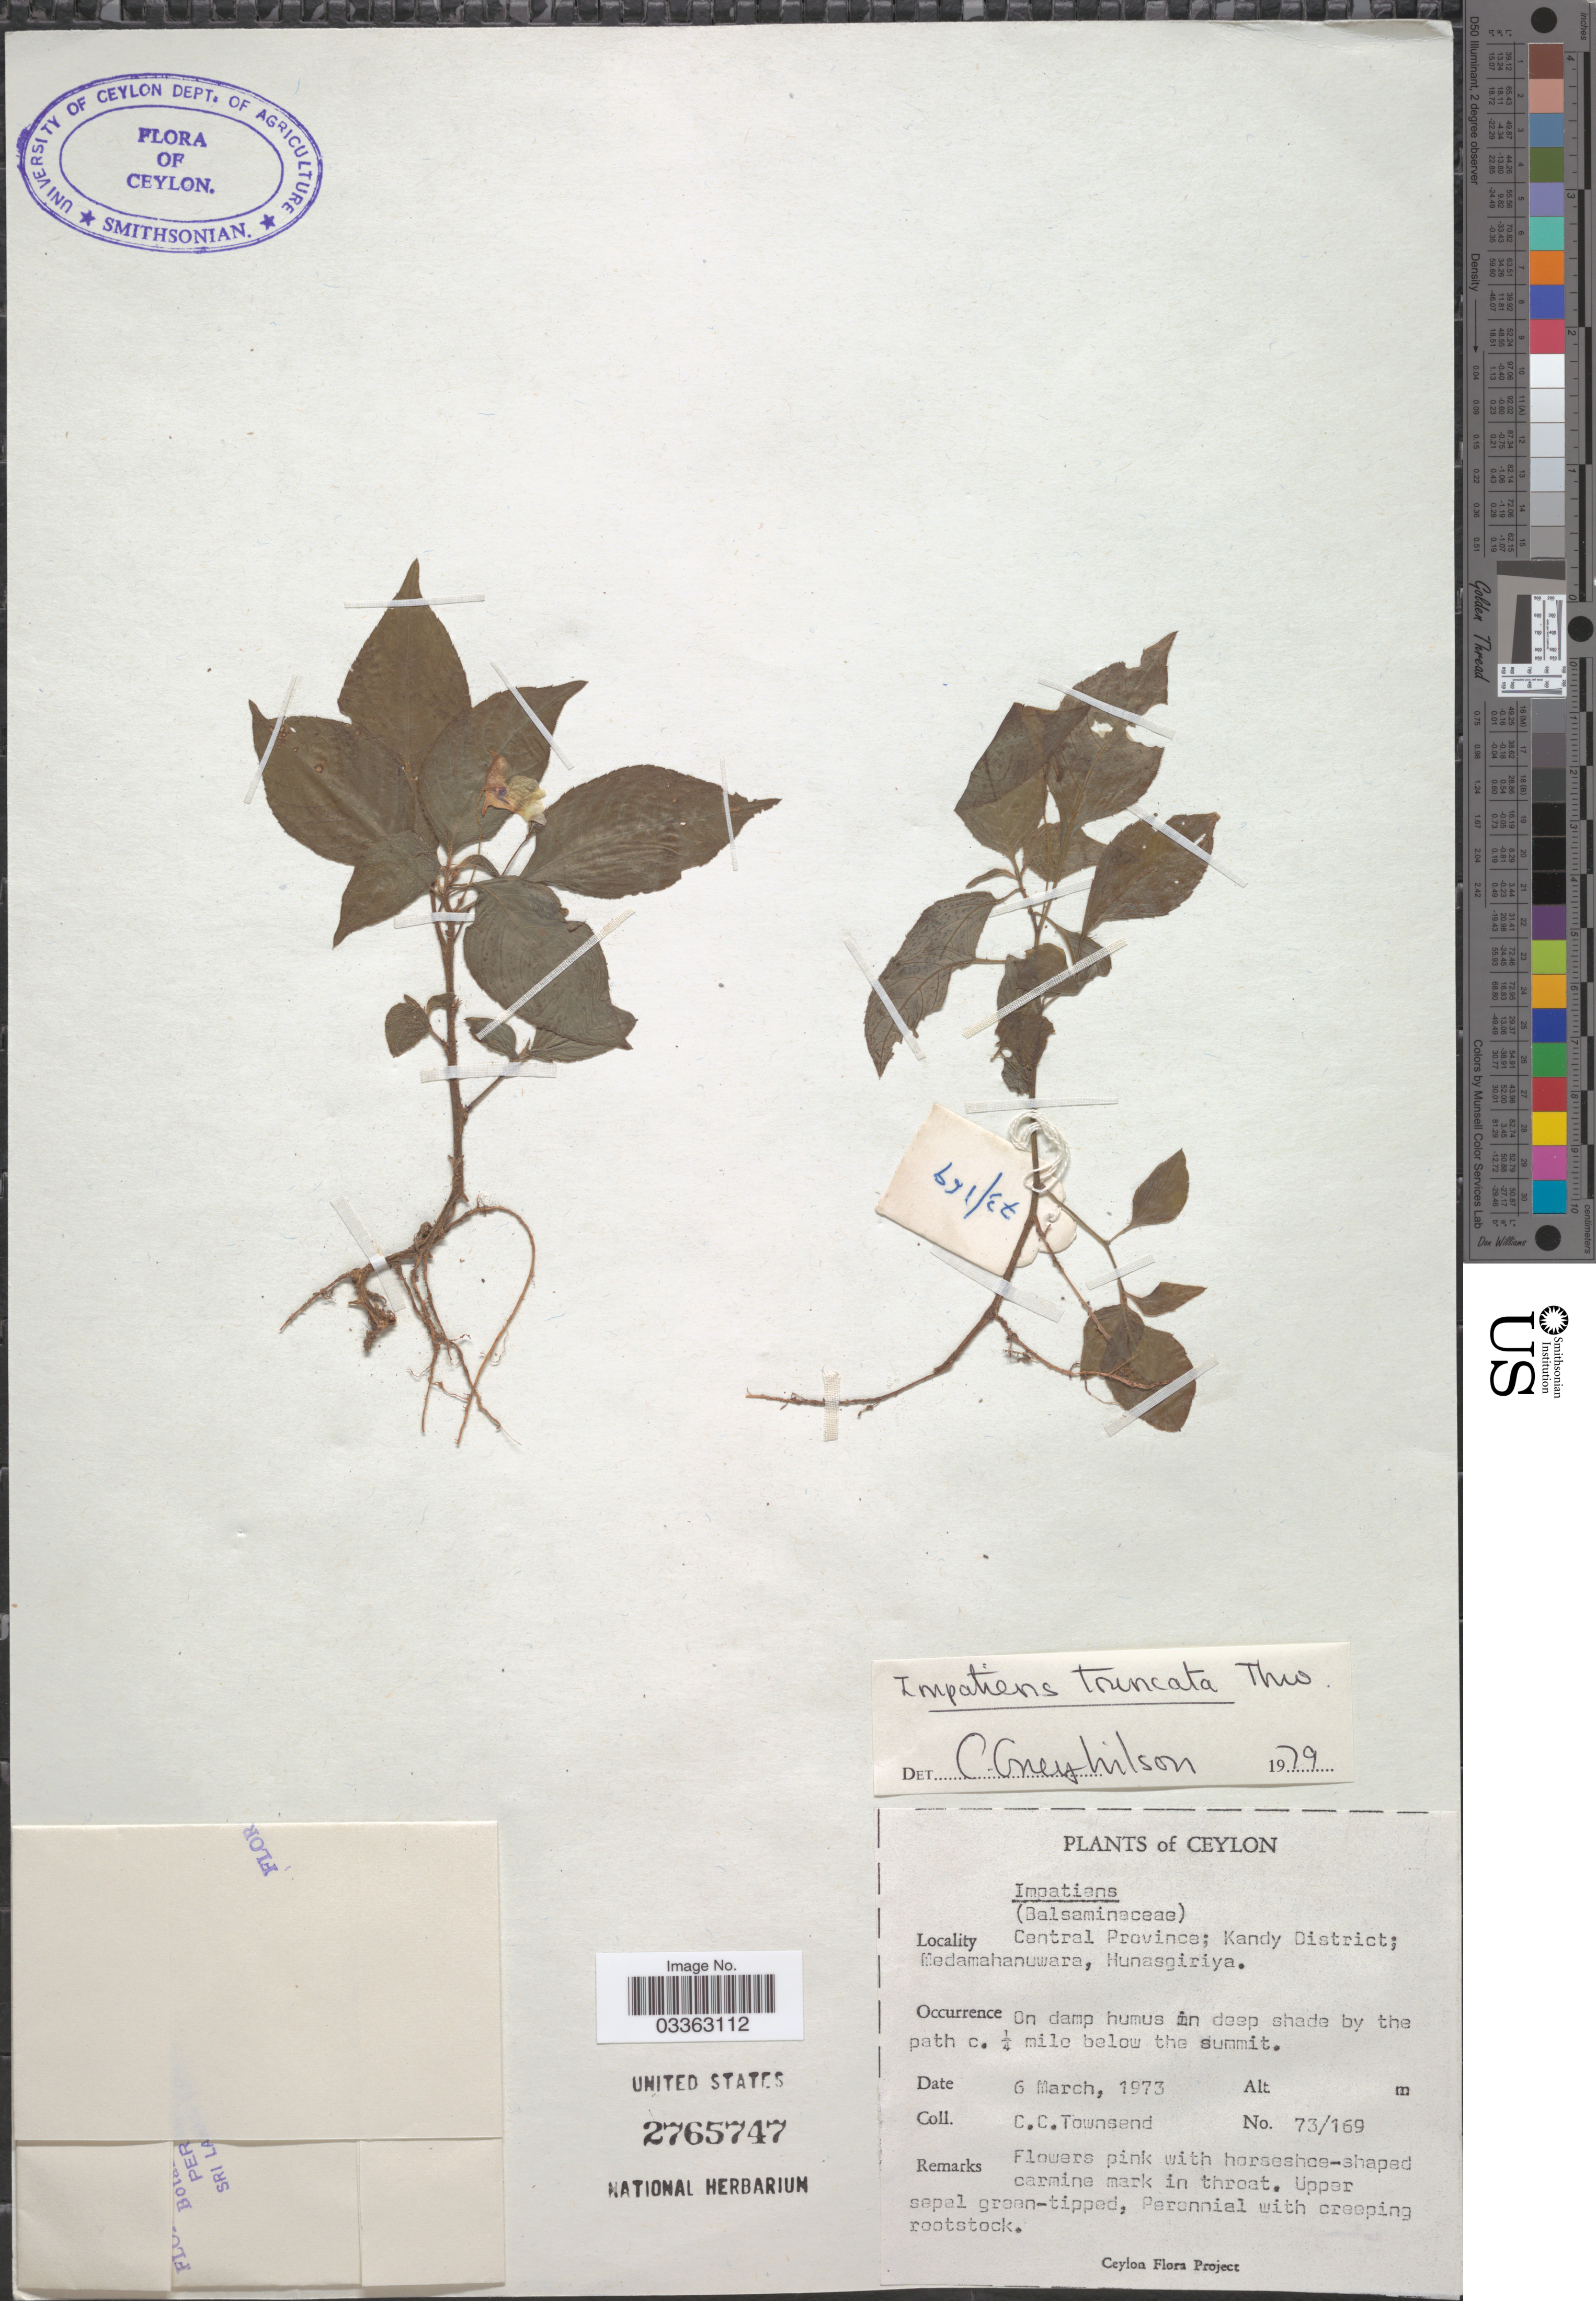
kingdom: Plantae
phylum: Tracheophyta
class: Magnoliopsida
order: Ericales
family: Balsaminaceae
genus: Impatiens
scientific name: Impatiens truncata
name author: Thwaites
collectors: C. Townsend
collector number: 73/169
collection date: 1973-03-06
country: Sri Lanka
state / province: Central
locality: Ceylon, Kandy District; Medamahanuwara, Hunasgiriya, On damp humus in deep shade by the path c. ¼ mile below the summit.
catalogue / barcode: US 2765747